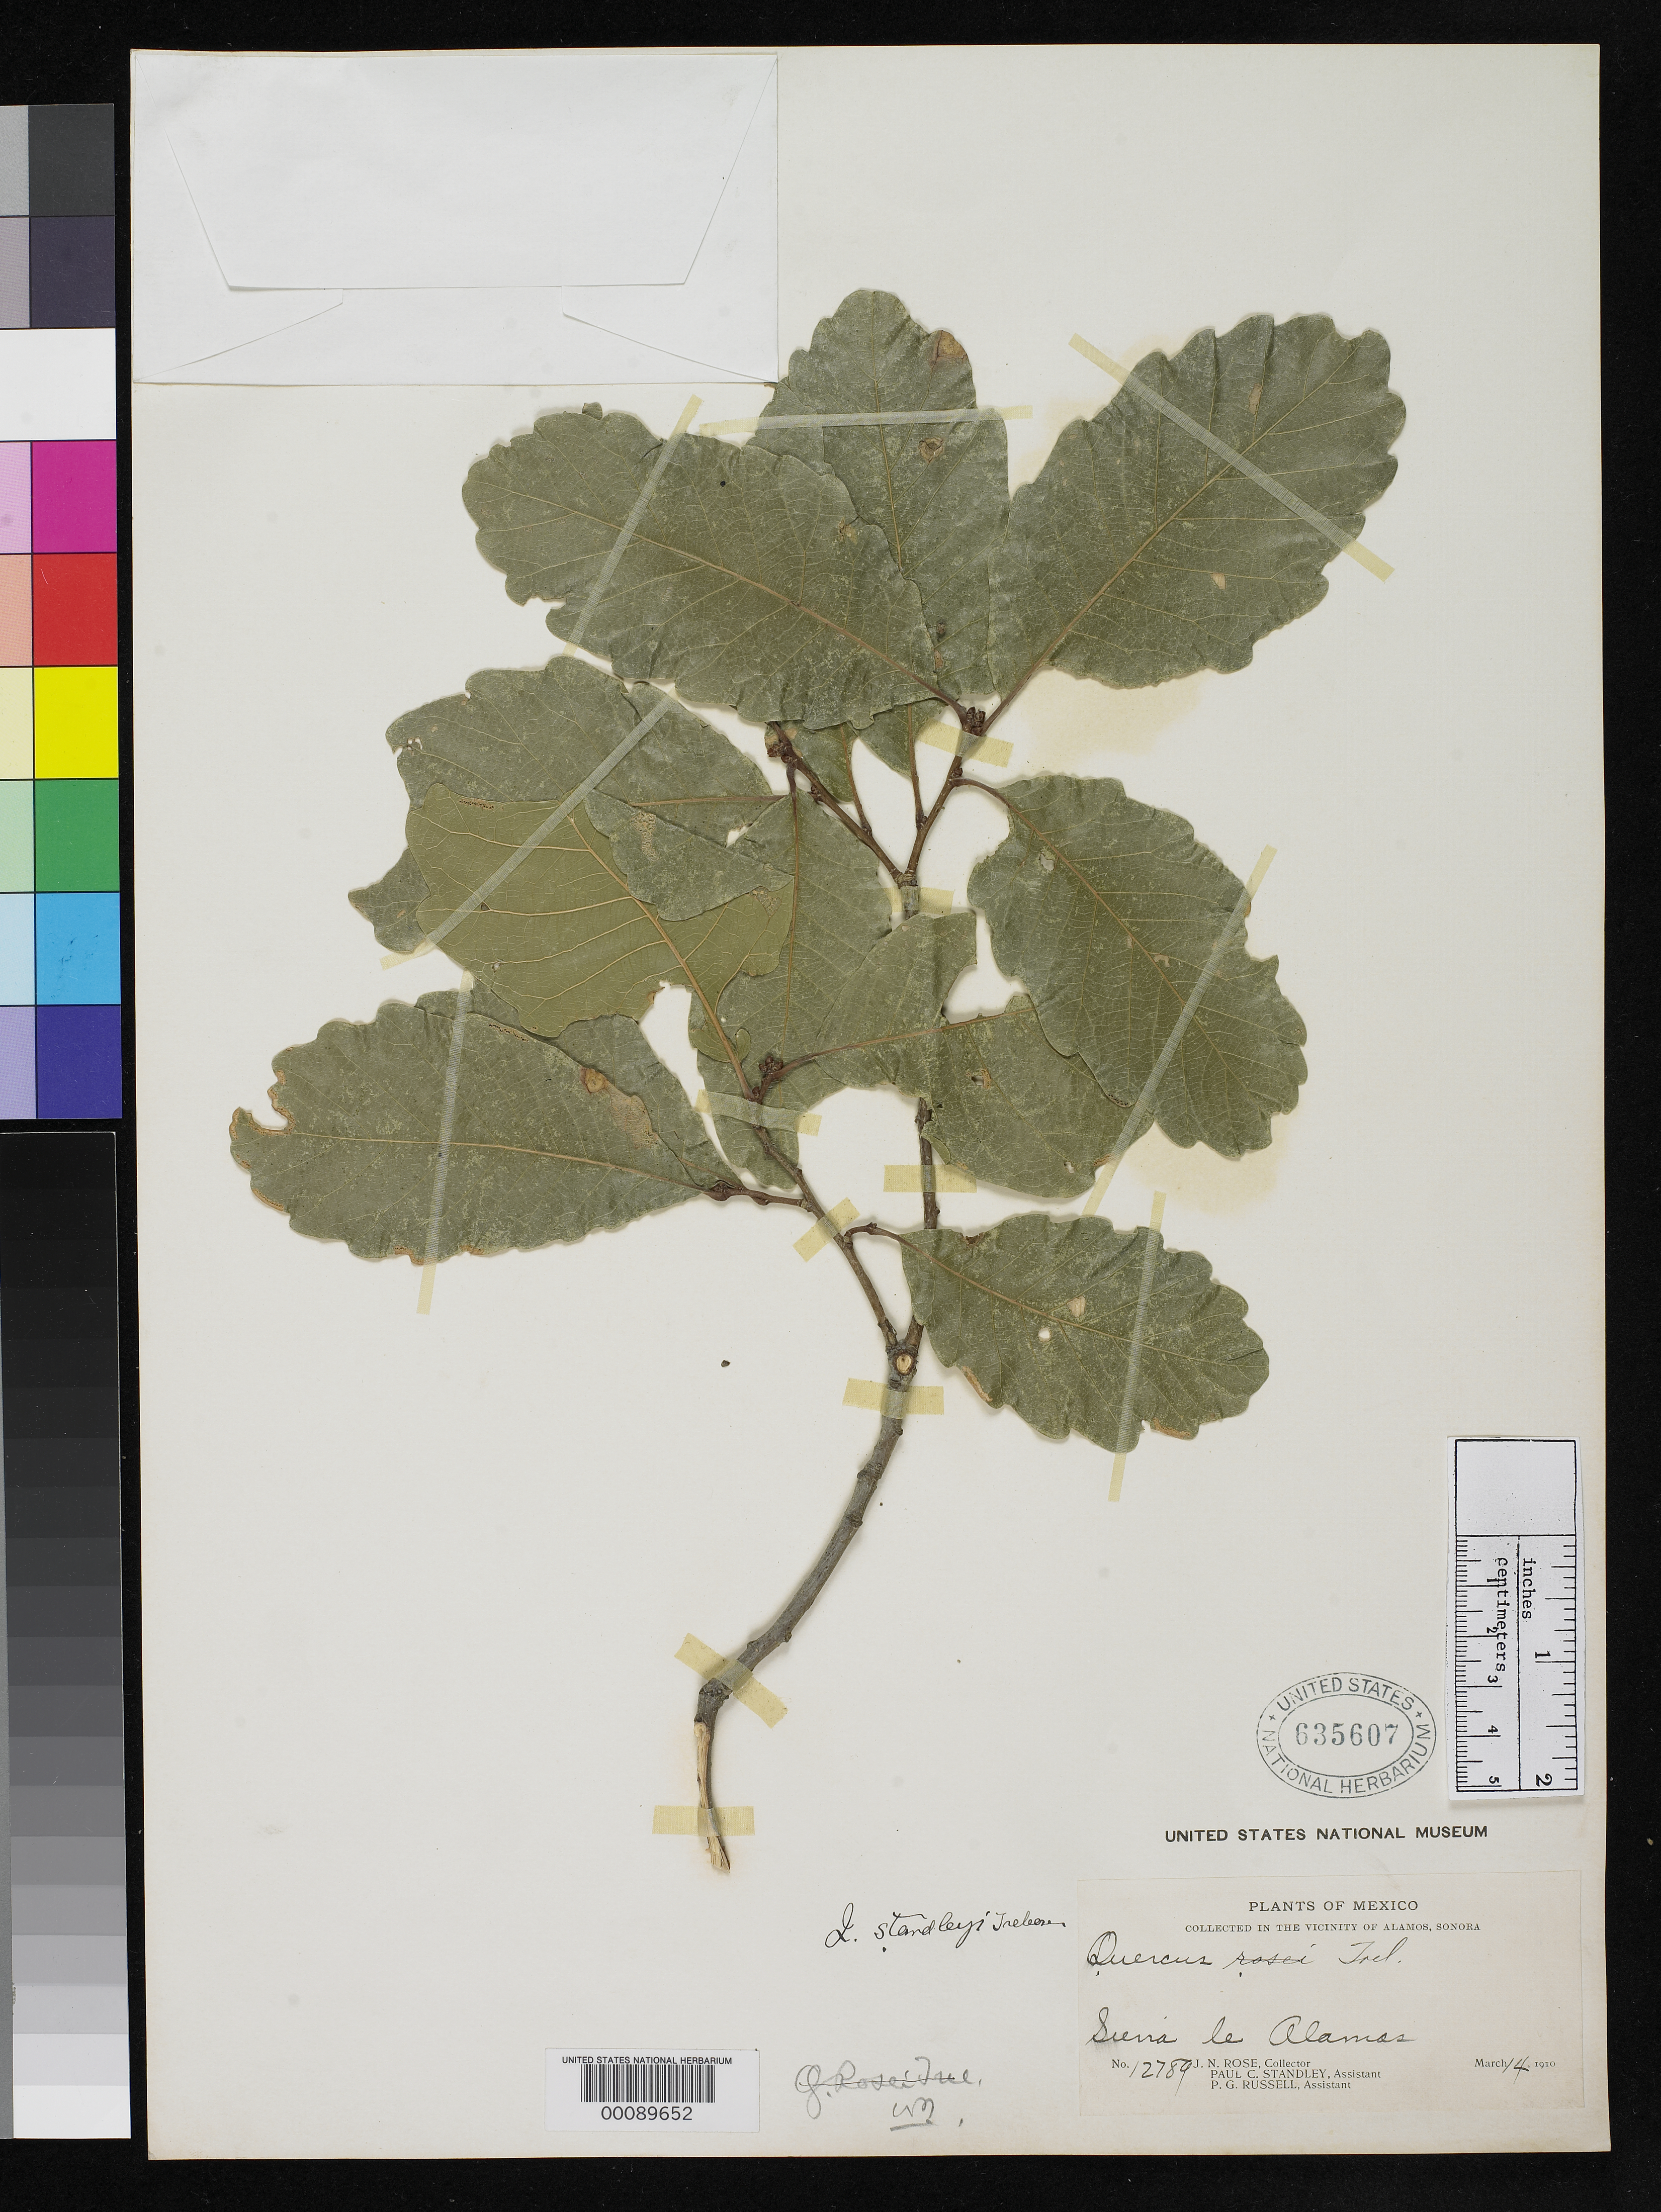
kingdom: Plantae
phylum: Tracheophyta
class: Magnoliopsida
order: Fagales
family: Fagaceae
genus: Quercus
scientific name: Quercus standleyi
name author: Trel.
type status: Holotype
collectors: J. N. Rose, P. C. Standley & P. G. Russell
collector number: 12789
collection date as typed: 14 Mar 1910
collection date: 1910-03-14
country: Mexico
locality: Sierra de Alamos.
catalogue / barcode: US 635607